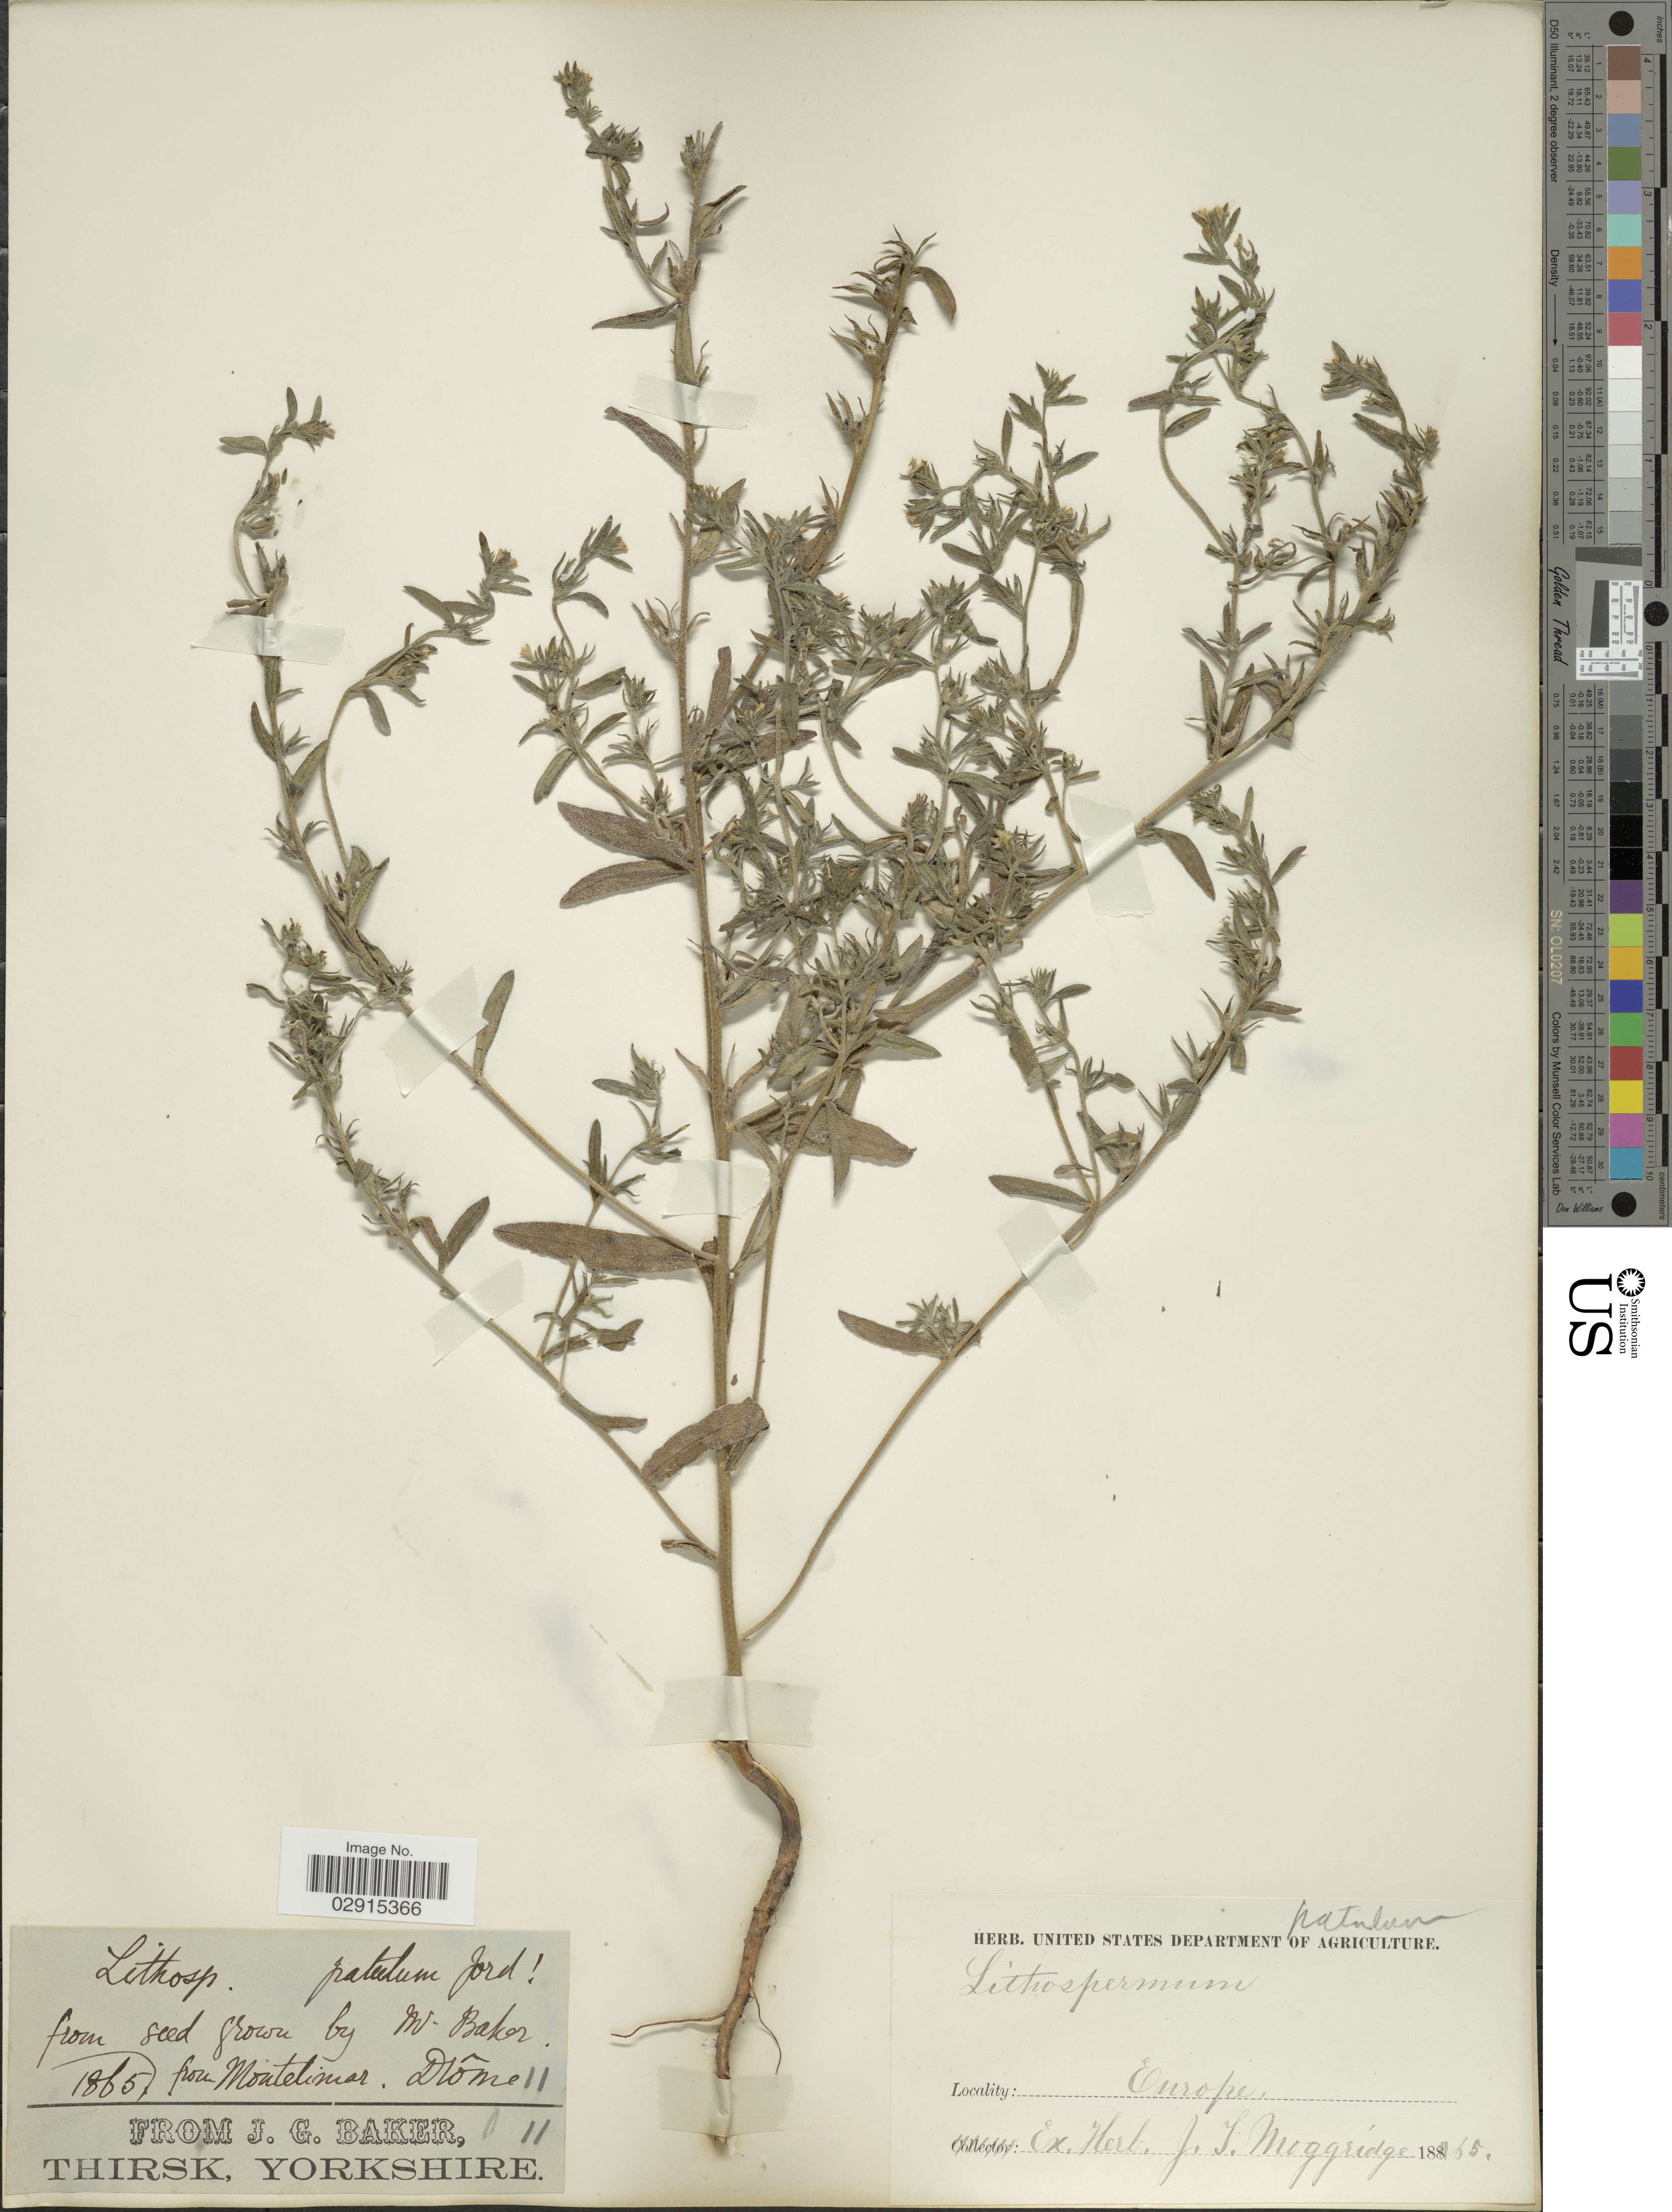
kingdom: Plantae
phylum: Tracheophyta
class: Magnoliopsida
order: Boraginales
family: Boraginaceae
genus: Lithospermum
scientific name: Lithospermum patulum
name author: Gand.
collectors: ex herb. J.T. Moggridge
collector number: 11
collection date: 1865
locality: From seed grown by M. Baker from Montetimar. Diome. Europe.